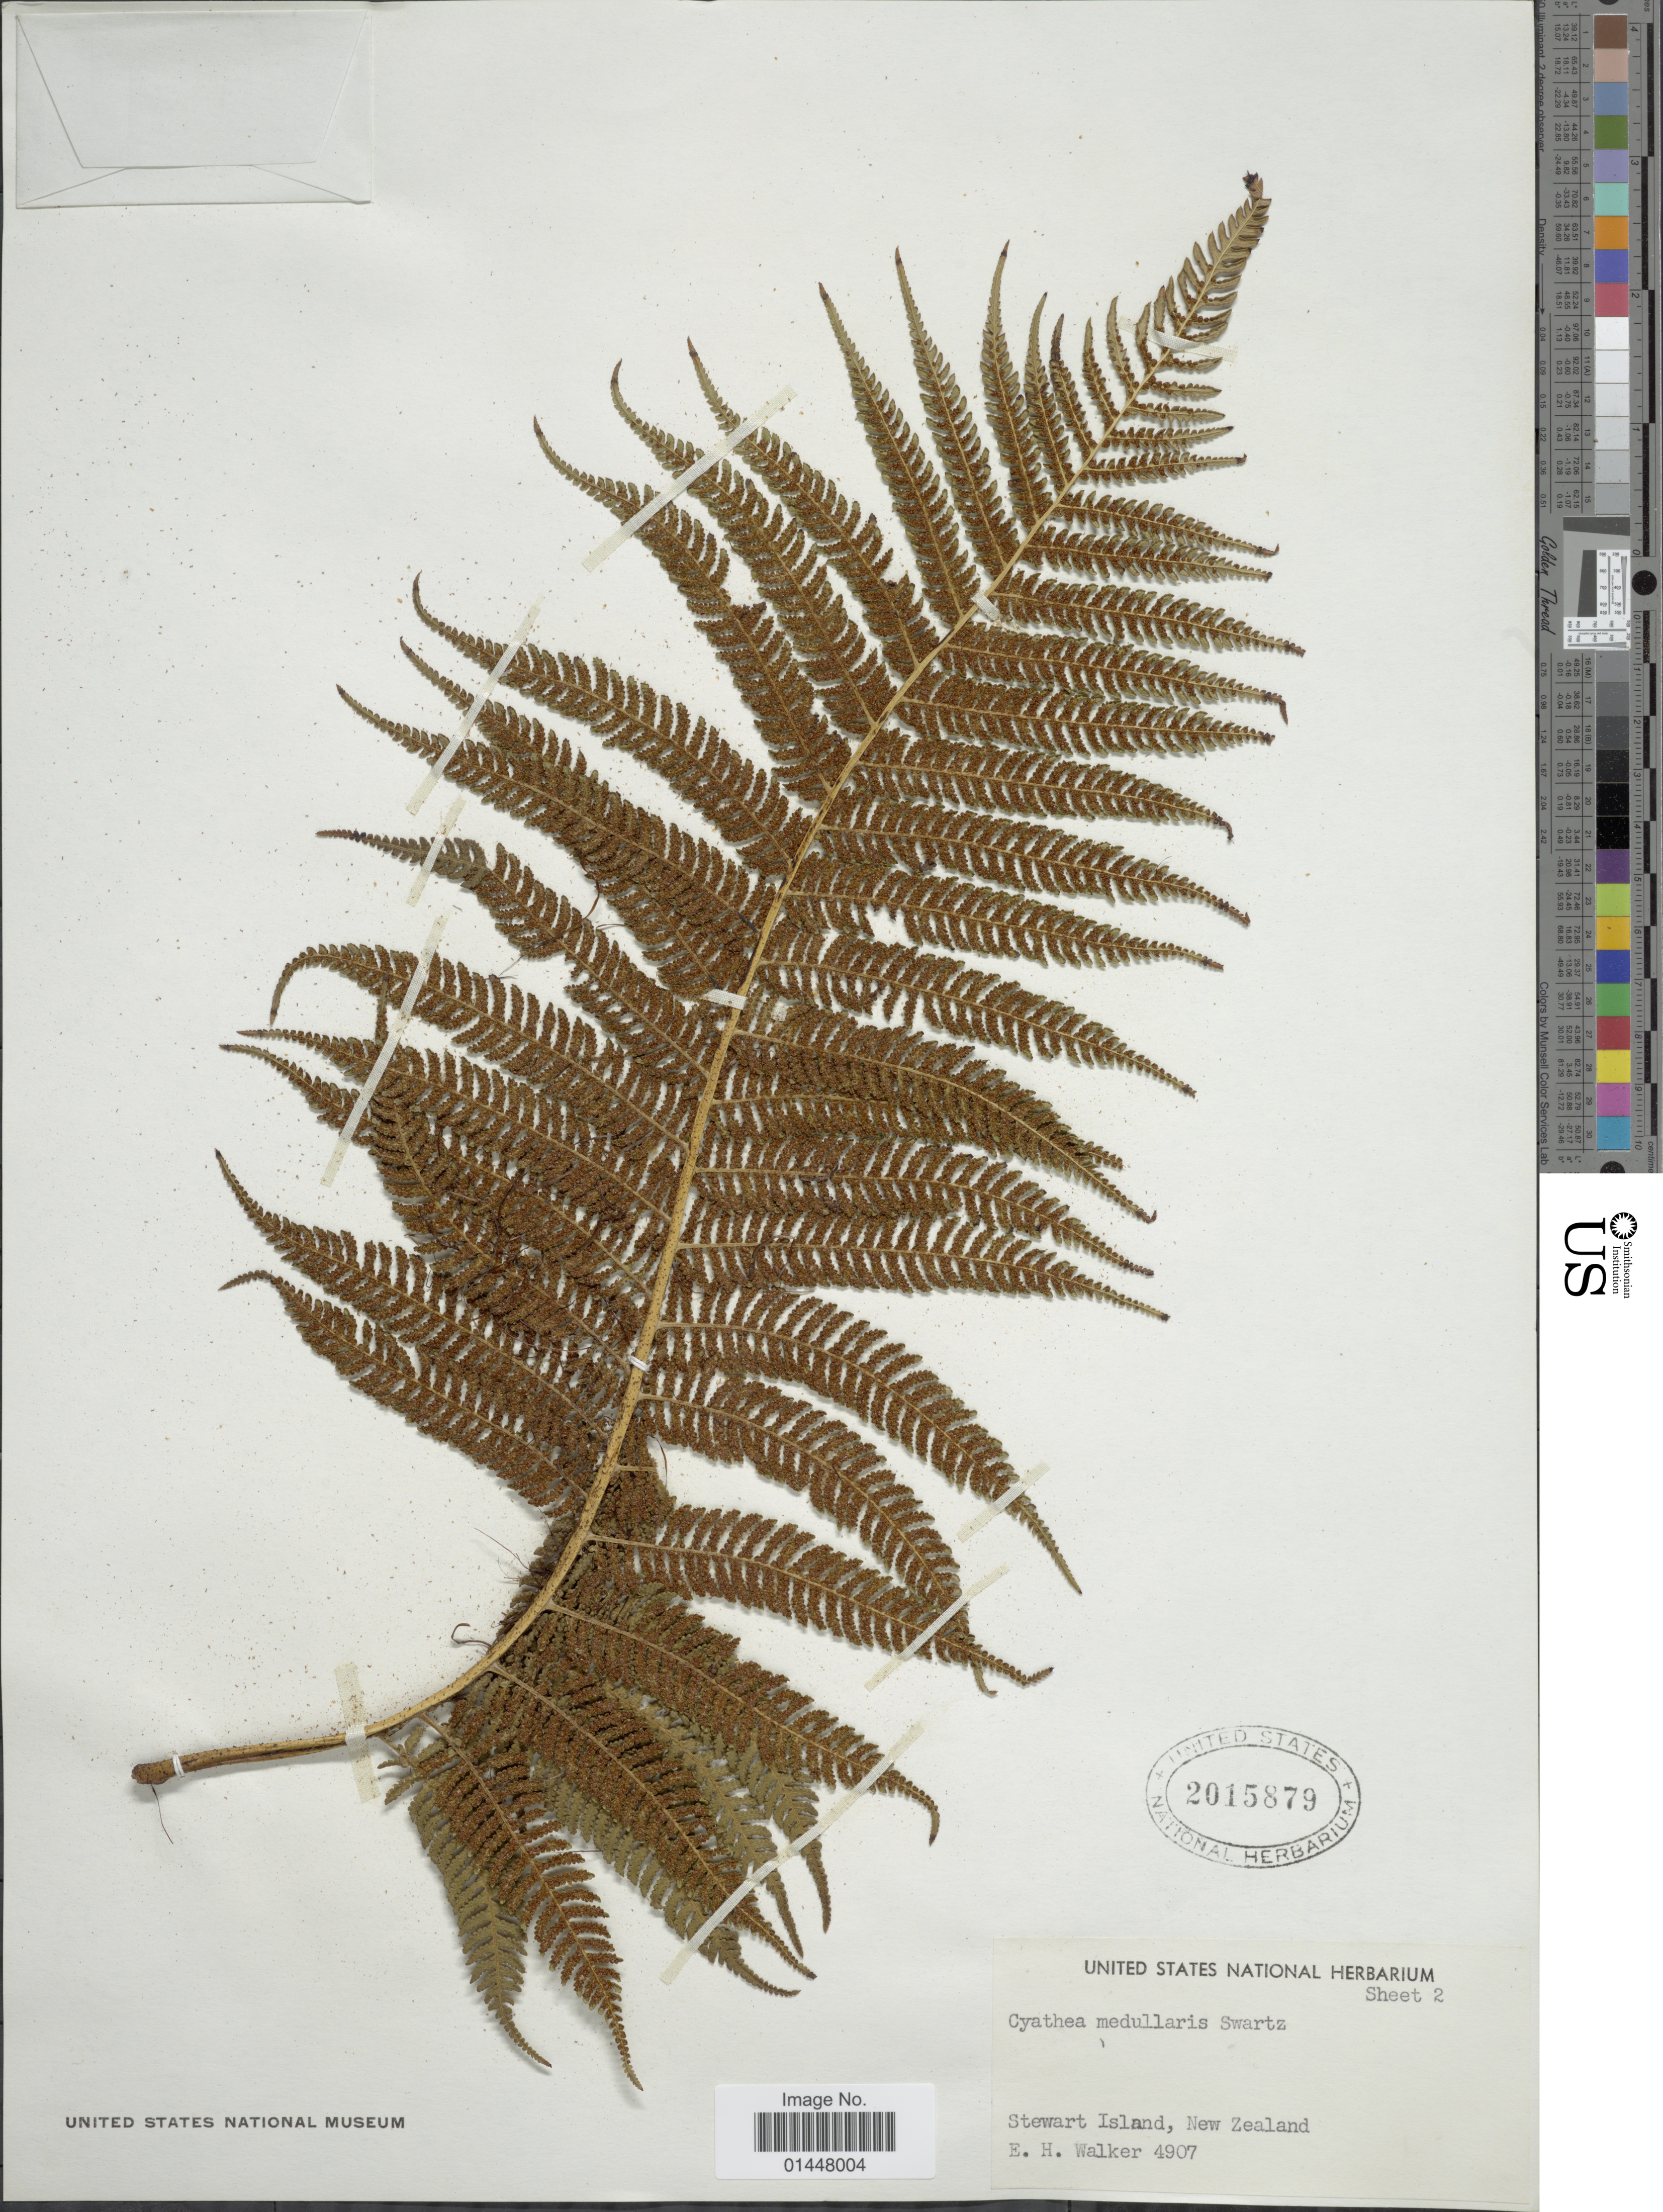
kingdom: Plantae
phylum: Tracheophyta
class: Polypodiopsida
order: Cyatheales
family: Cyatheaceae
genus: Sphaeropteris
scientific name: Sphaeropteris medullaris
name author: (G. Forst.) Bernh.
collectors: E. H. Walker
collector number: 4907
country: New Zealand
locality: Stewart Island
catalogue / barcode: US 2015879